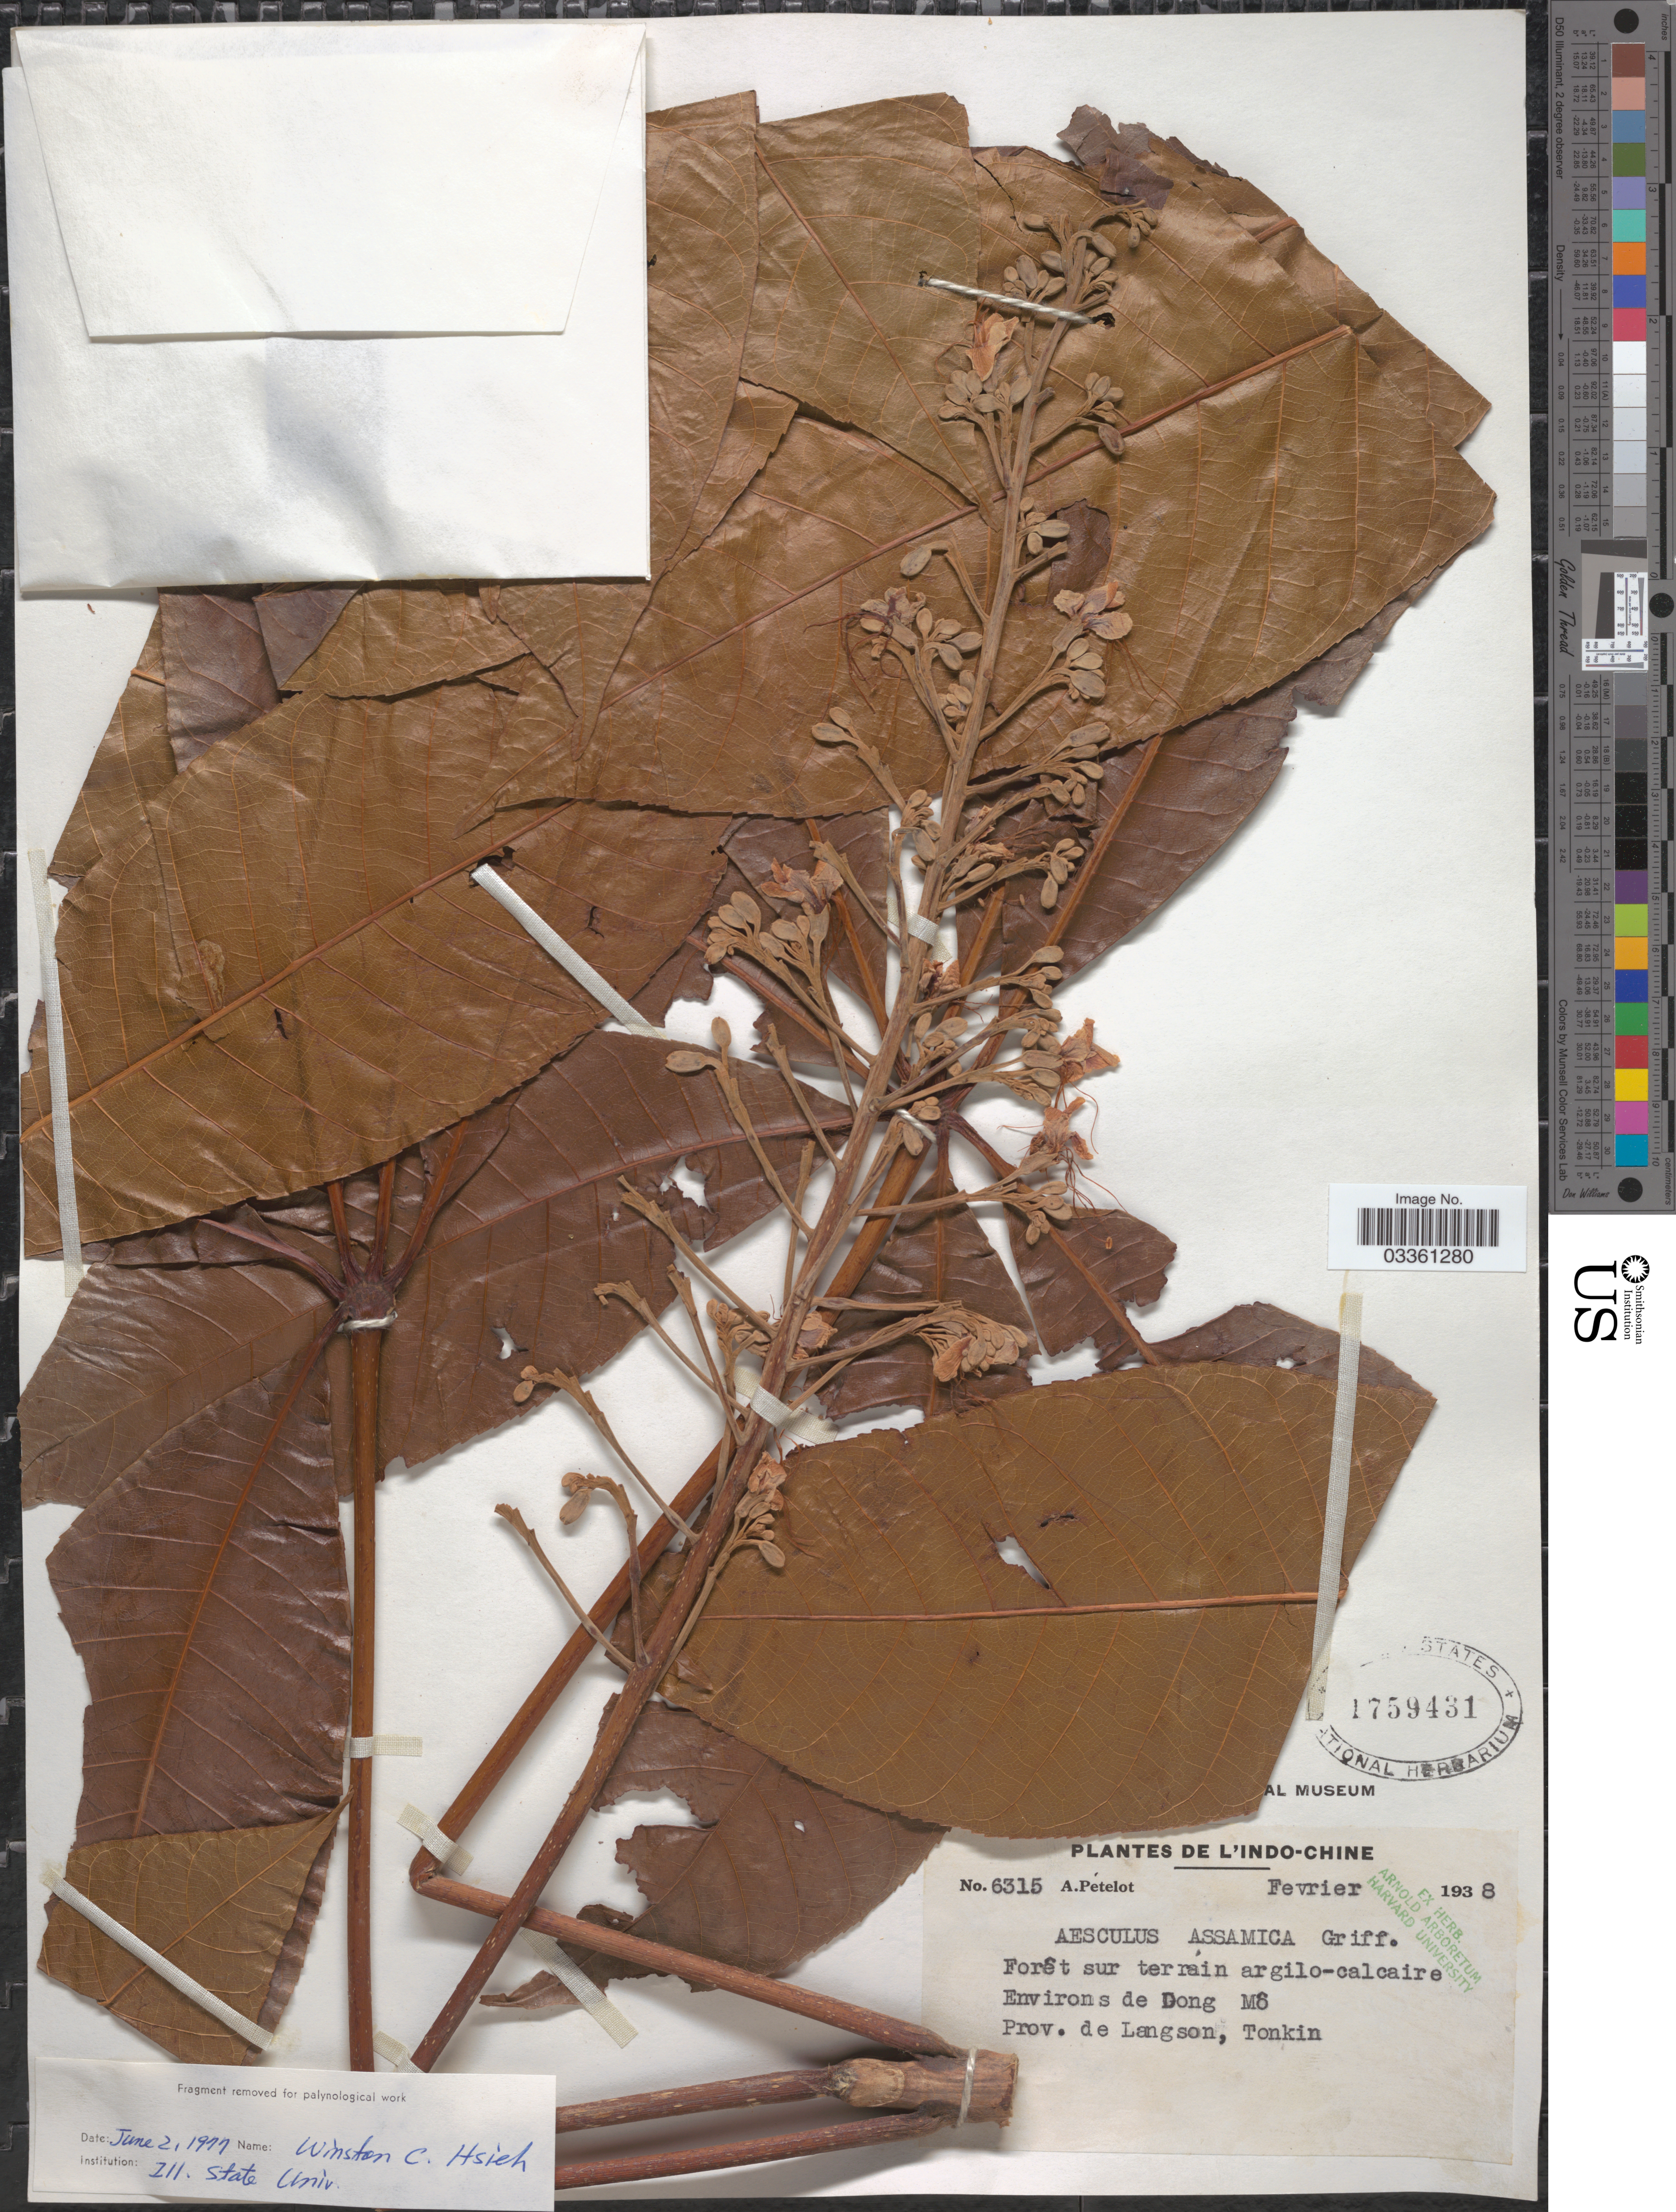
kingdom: Plantae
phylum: Tracheophyta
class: Magnoliopsida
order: Sapindales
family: Sapindaceae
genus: Aesculus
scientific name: Aesculus assamica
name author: Griff.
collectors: A. Petelot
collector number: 6315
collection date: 1938-02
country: Vietnam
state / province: Lang Son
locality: L'Indo-Chine. Environs de Dong, Mô. Prov. de Langson, Tonkin.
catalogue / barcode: US 1759431